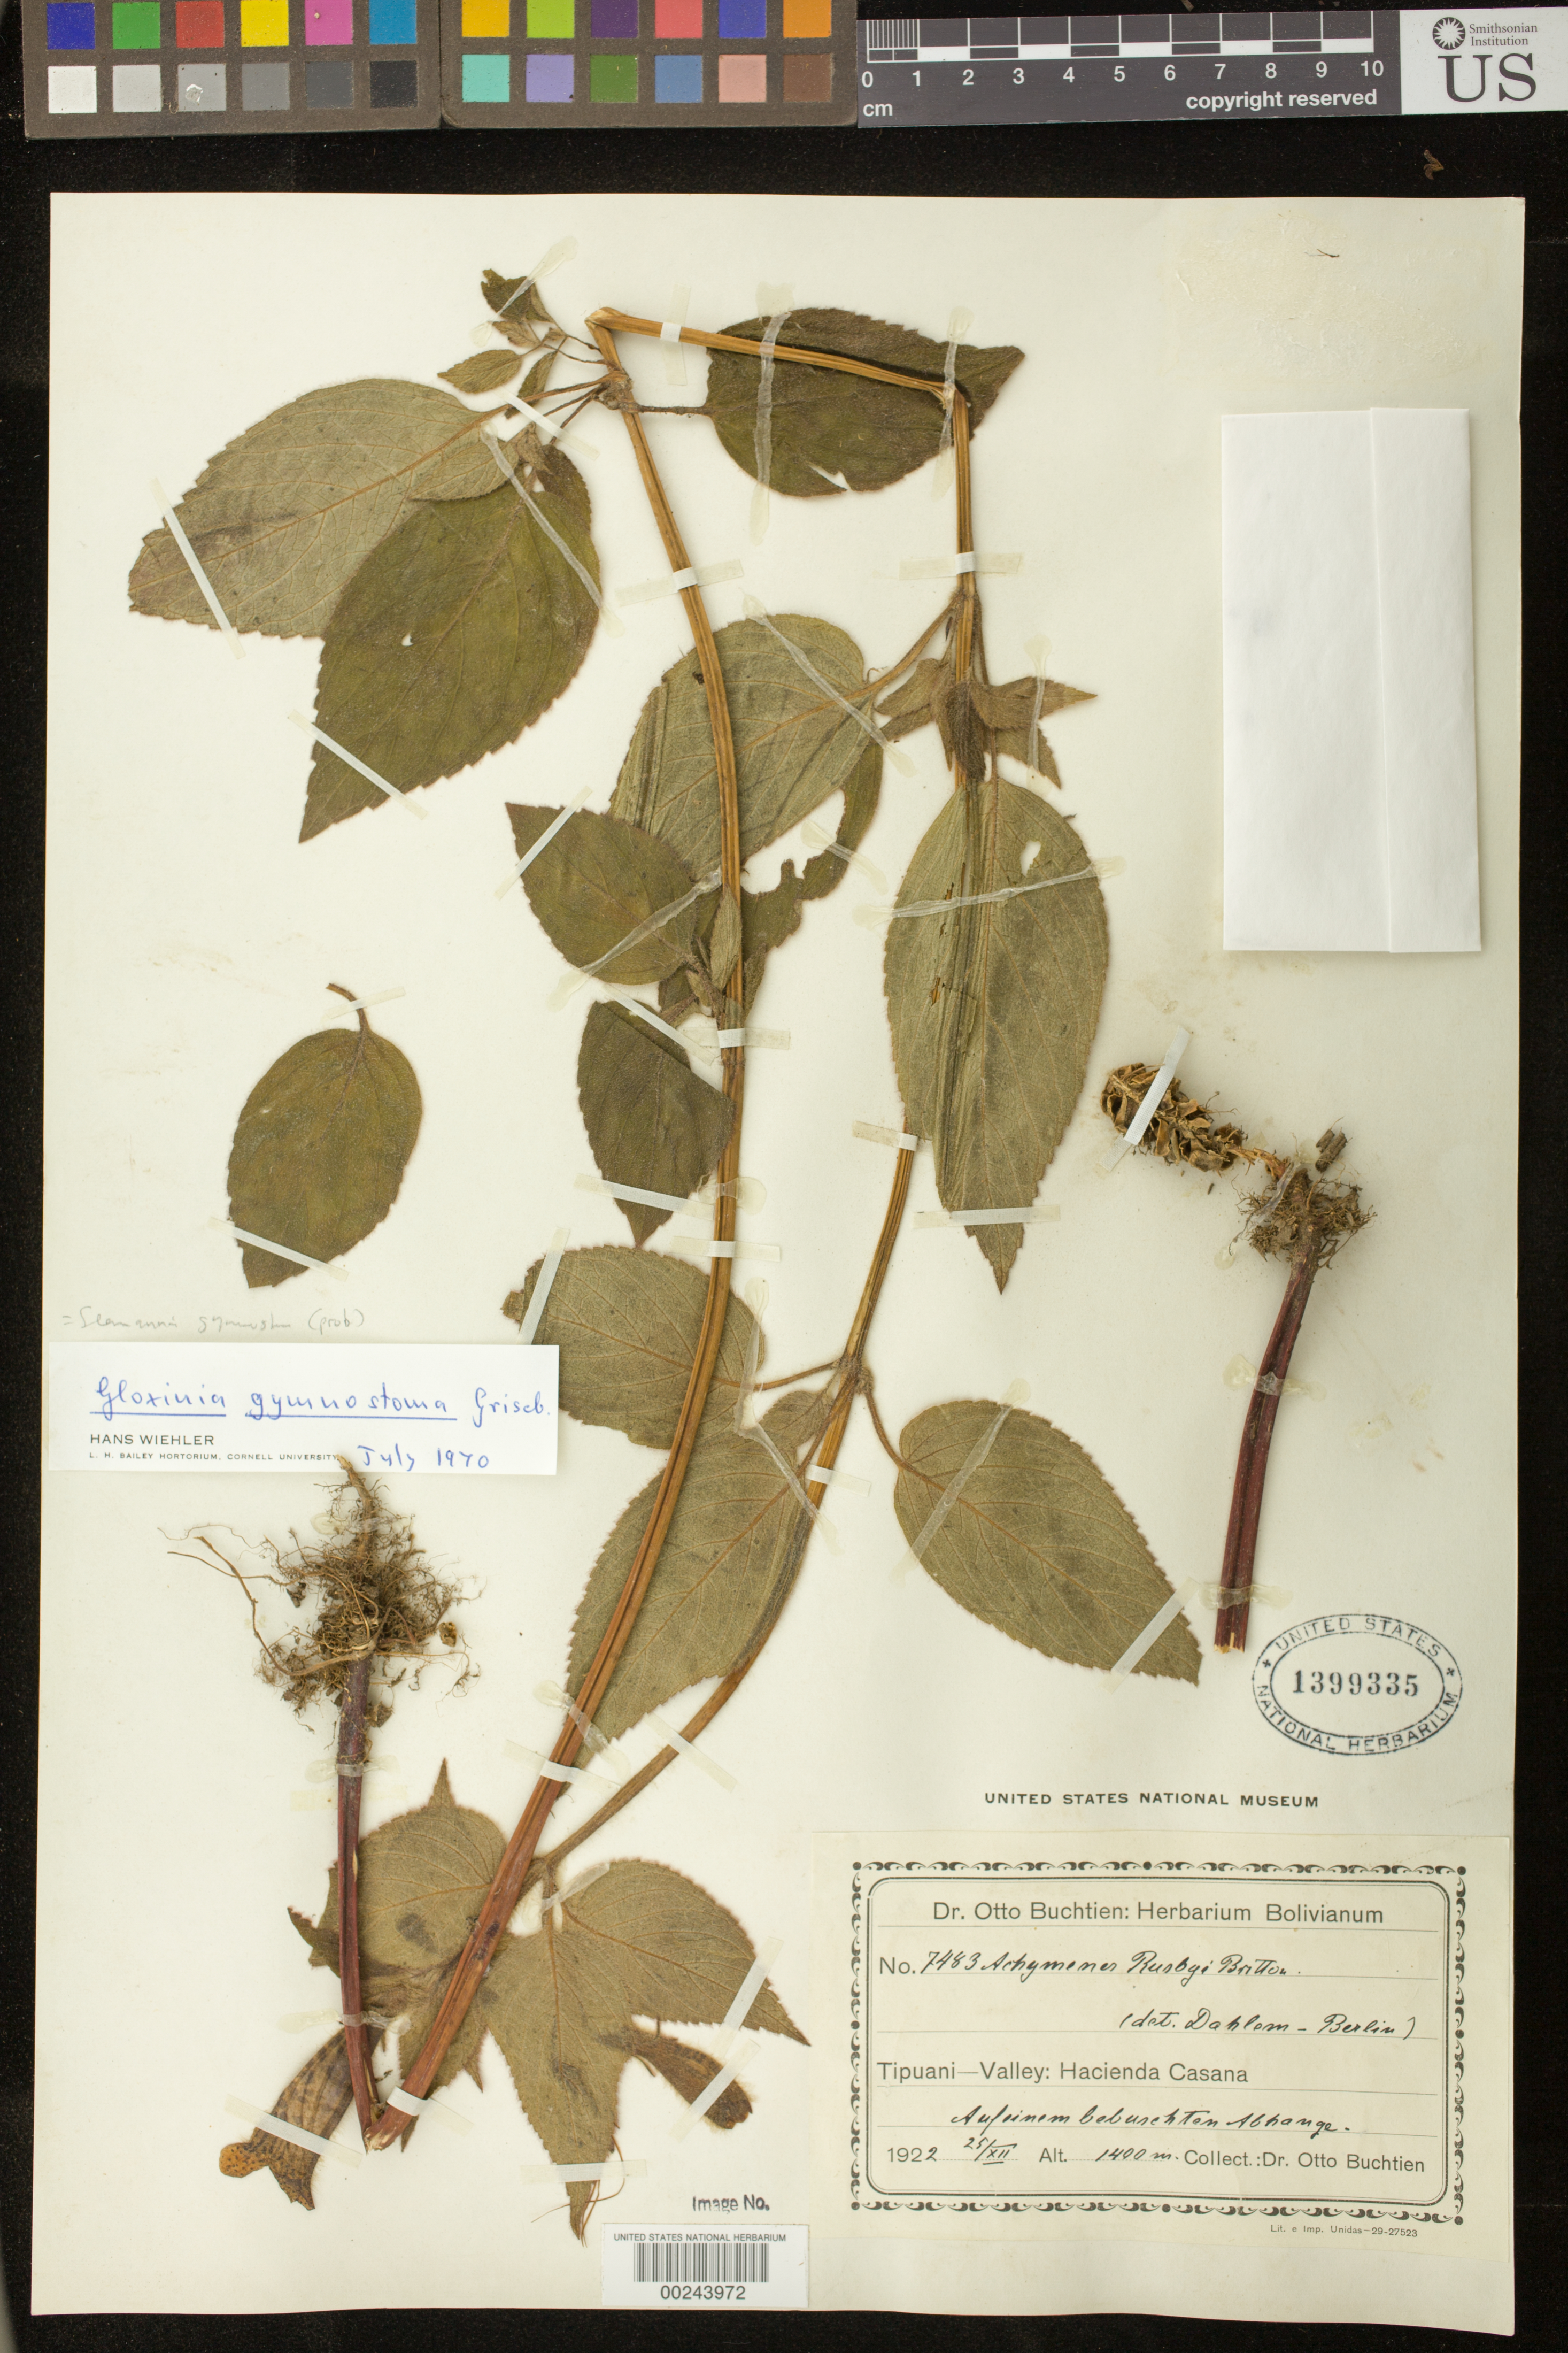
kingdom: Plantae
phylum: Tracheophyta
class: Magnoliopsida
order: Lamiales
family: Gesneriaceae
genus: Seemannia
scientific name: Seemannia gymnostoma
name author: (Griseb.) Toursark.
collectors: O. Buchtien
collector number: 7483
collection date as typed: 25 Dec 1922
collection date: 1922-12-25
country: Bolivia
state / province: La Paz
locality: Tipuani-Valley, Hacienda Casana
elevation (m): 1400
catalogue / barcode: US 1399335